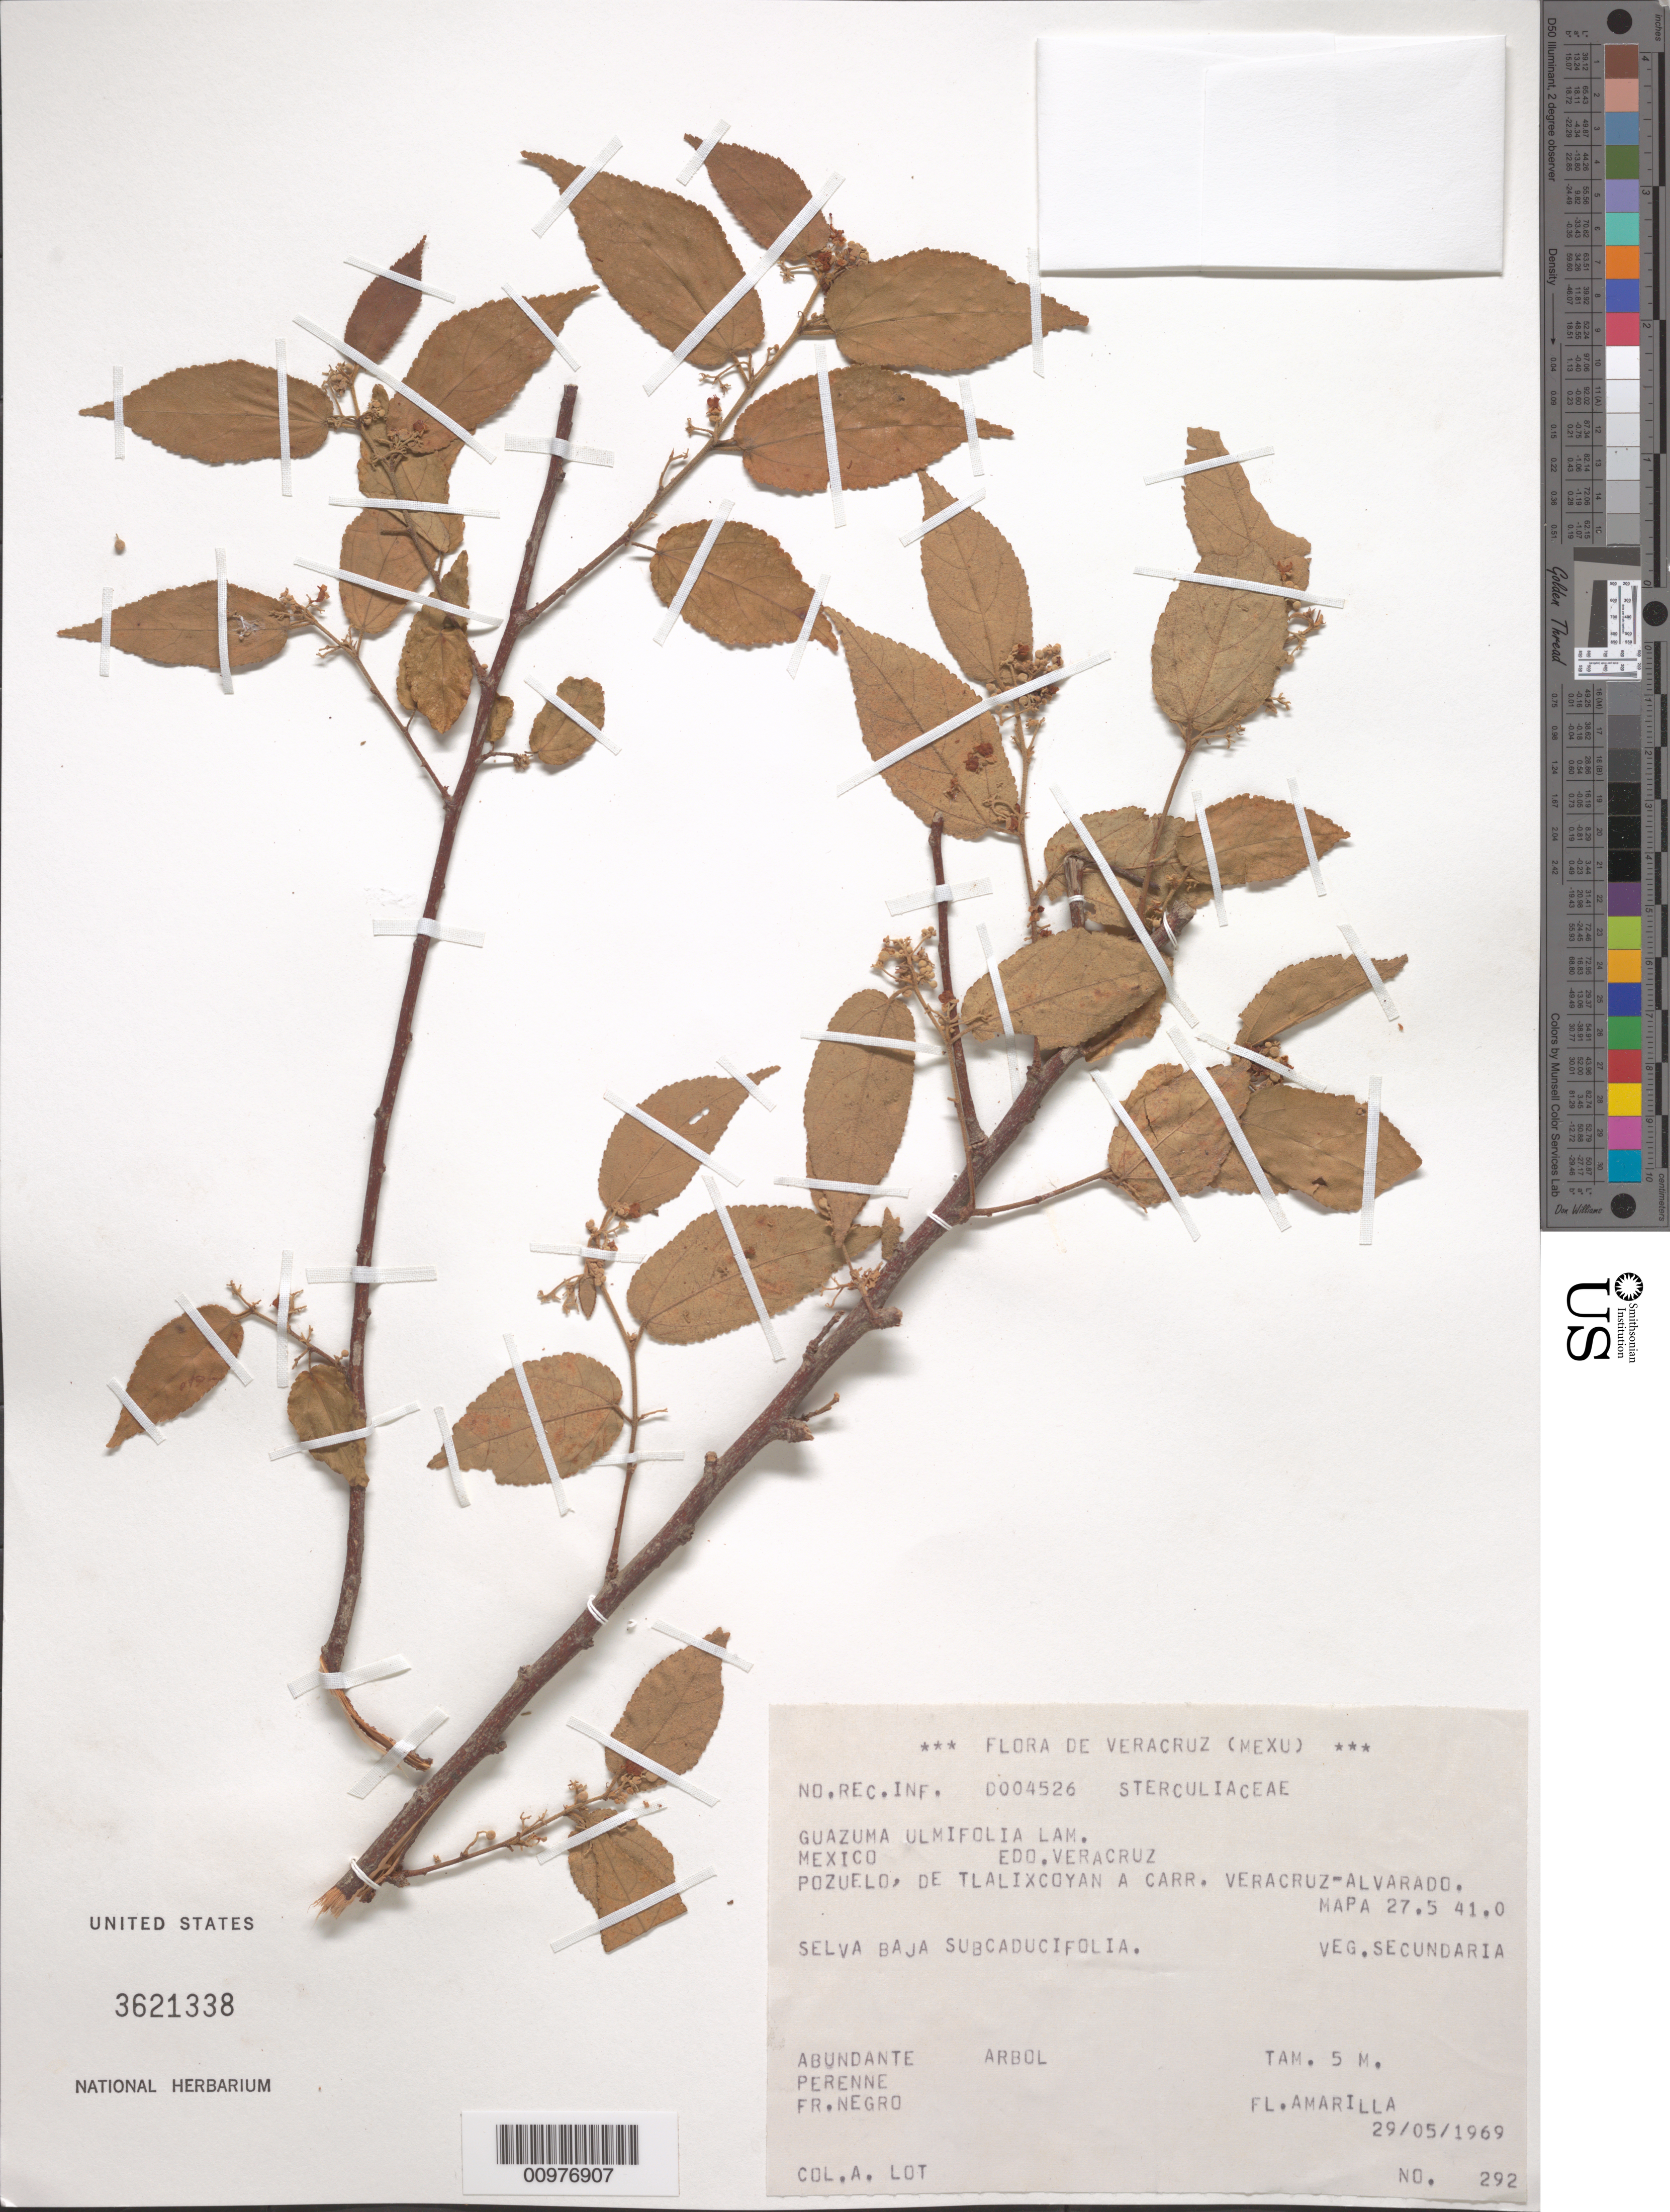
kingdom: Plantae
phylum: Tracheophyta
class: Magnoliopsida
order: Malvales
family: Malvaceae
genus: Guazuma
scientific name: Guazuma ulmifolia var. ulmifolia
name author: Lam.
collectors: A. Lot Helgueras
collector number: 292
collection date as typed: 29/05/1969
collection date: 1969-05-29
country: Mexico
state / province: Veracruz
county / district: Tlalixcoyan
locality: Pozuelo de Tlalixcoyan a Carr. Veracruz-Alvarado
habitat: selva baja suacaducifolia; veg. secundaria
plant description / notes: abundant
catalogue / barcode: US 3621338